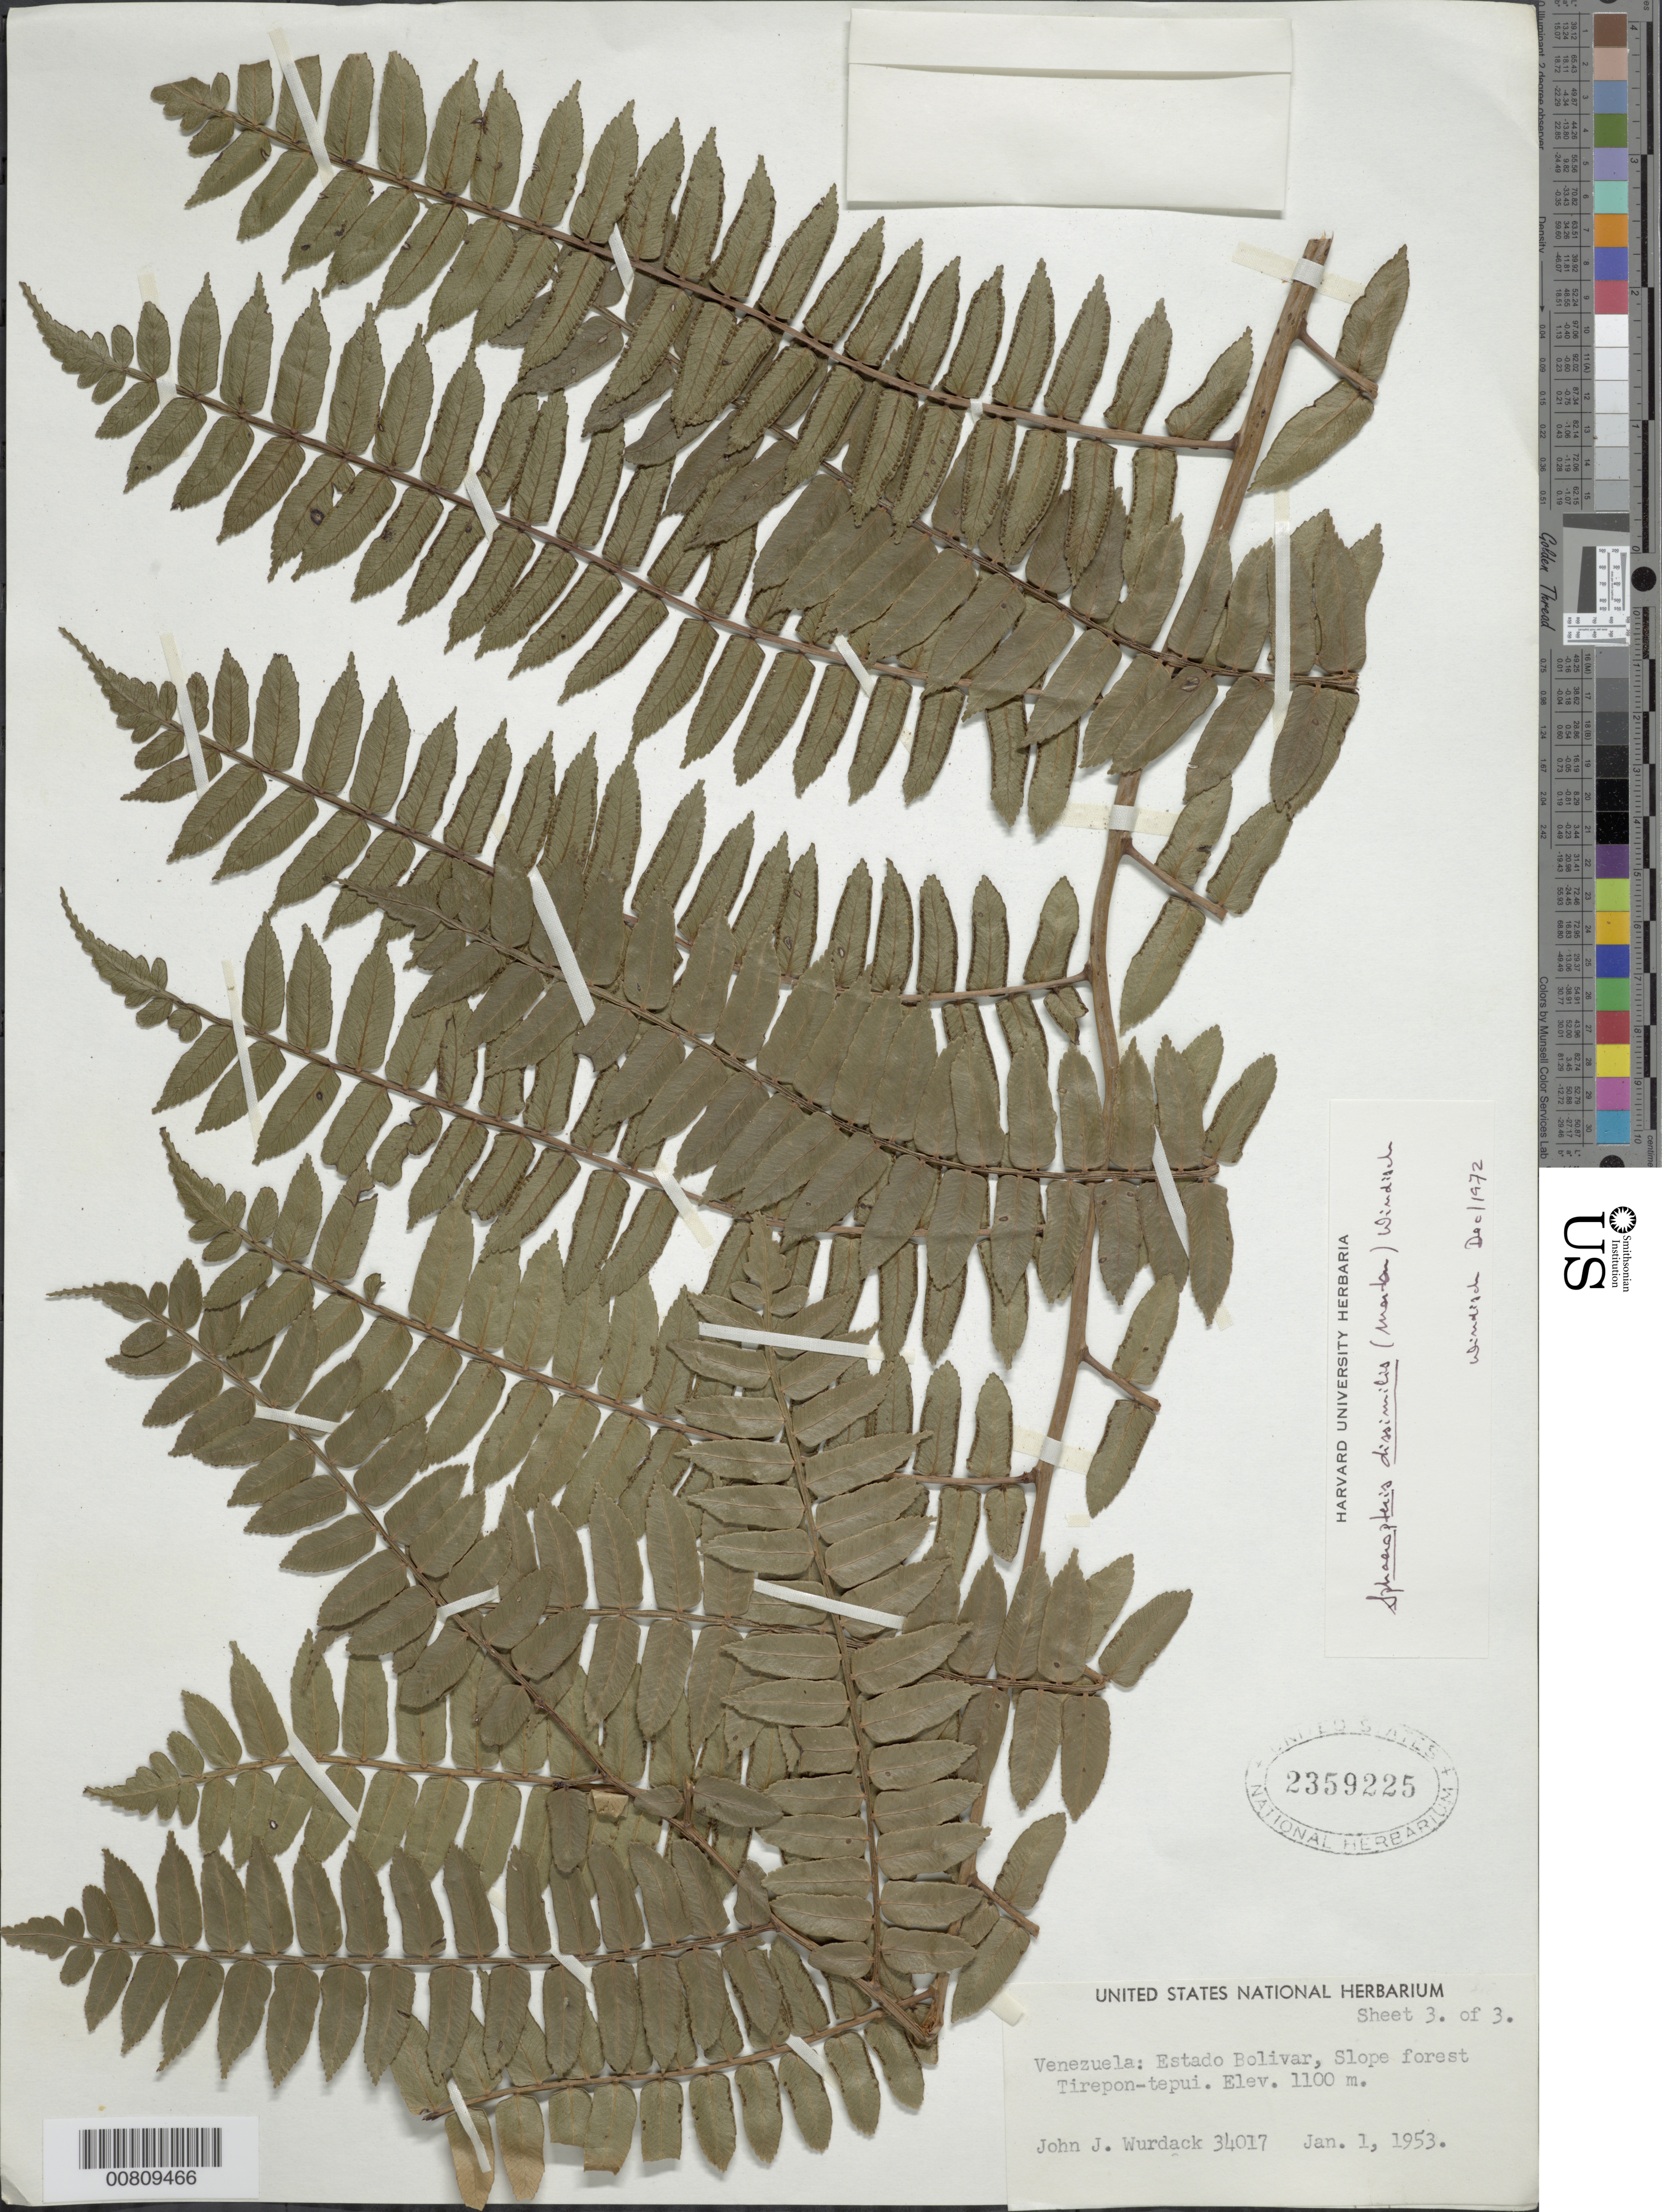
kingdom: Plantae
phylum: Tracheophyta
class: Polypodiopsida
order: Cyatheales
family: Cyatheaceae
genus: Cyathea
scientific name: Cyathea dissimilis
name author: (C.V. Morton) Stolze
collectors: J. J. Wurdack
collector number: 34017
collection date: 1953-01-01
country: Venezuela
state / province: Bolivar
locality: Venezuela: Estado Bolivar, Slope forest Tirepon-tepui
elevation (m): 1100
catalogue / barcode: US 2359225